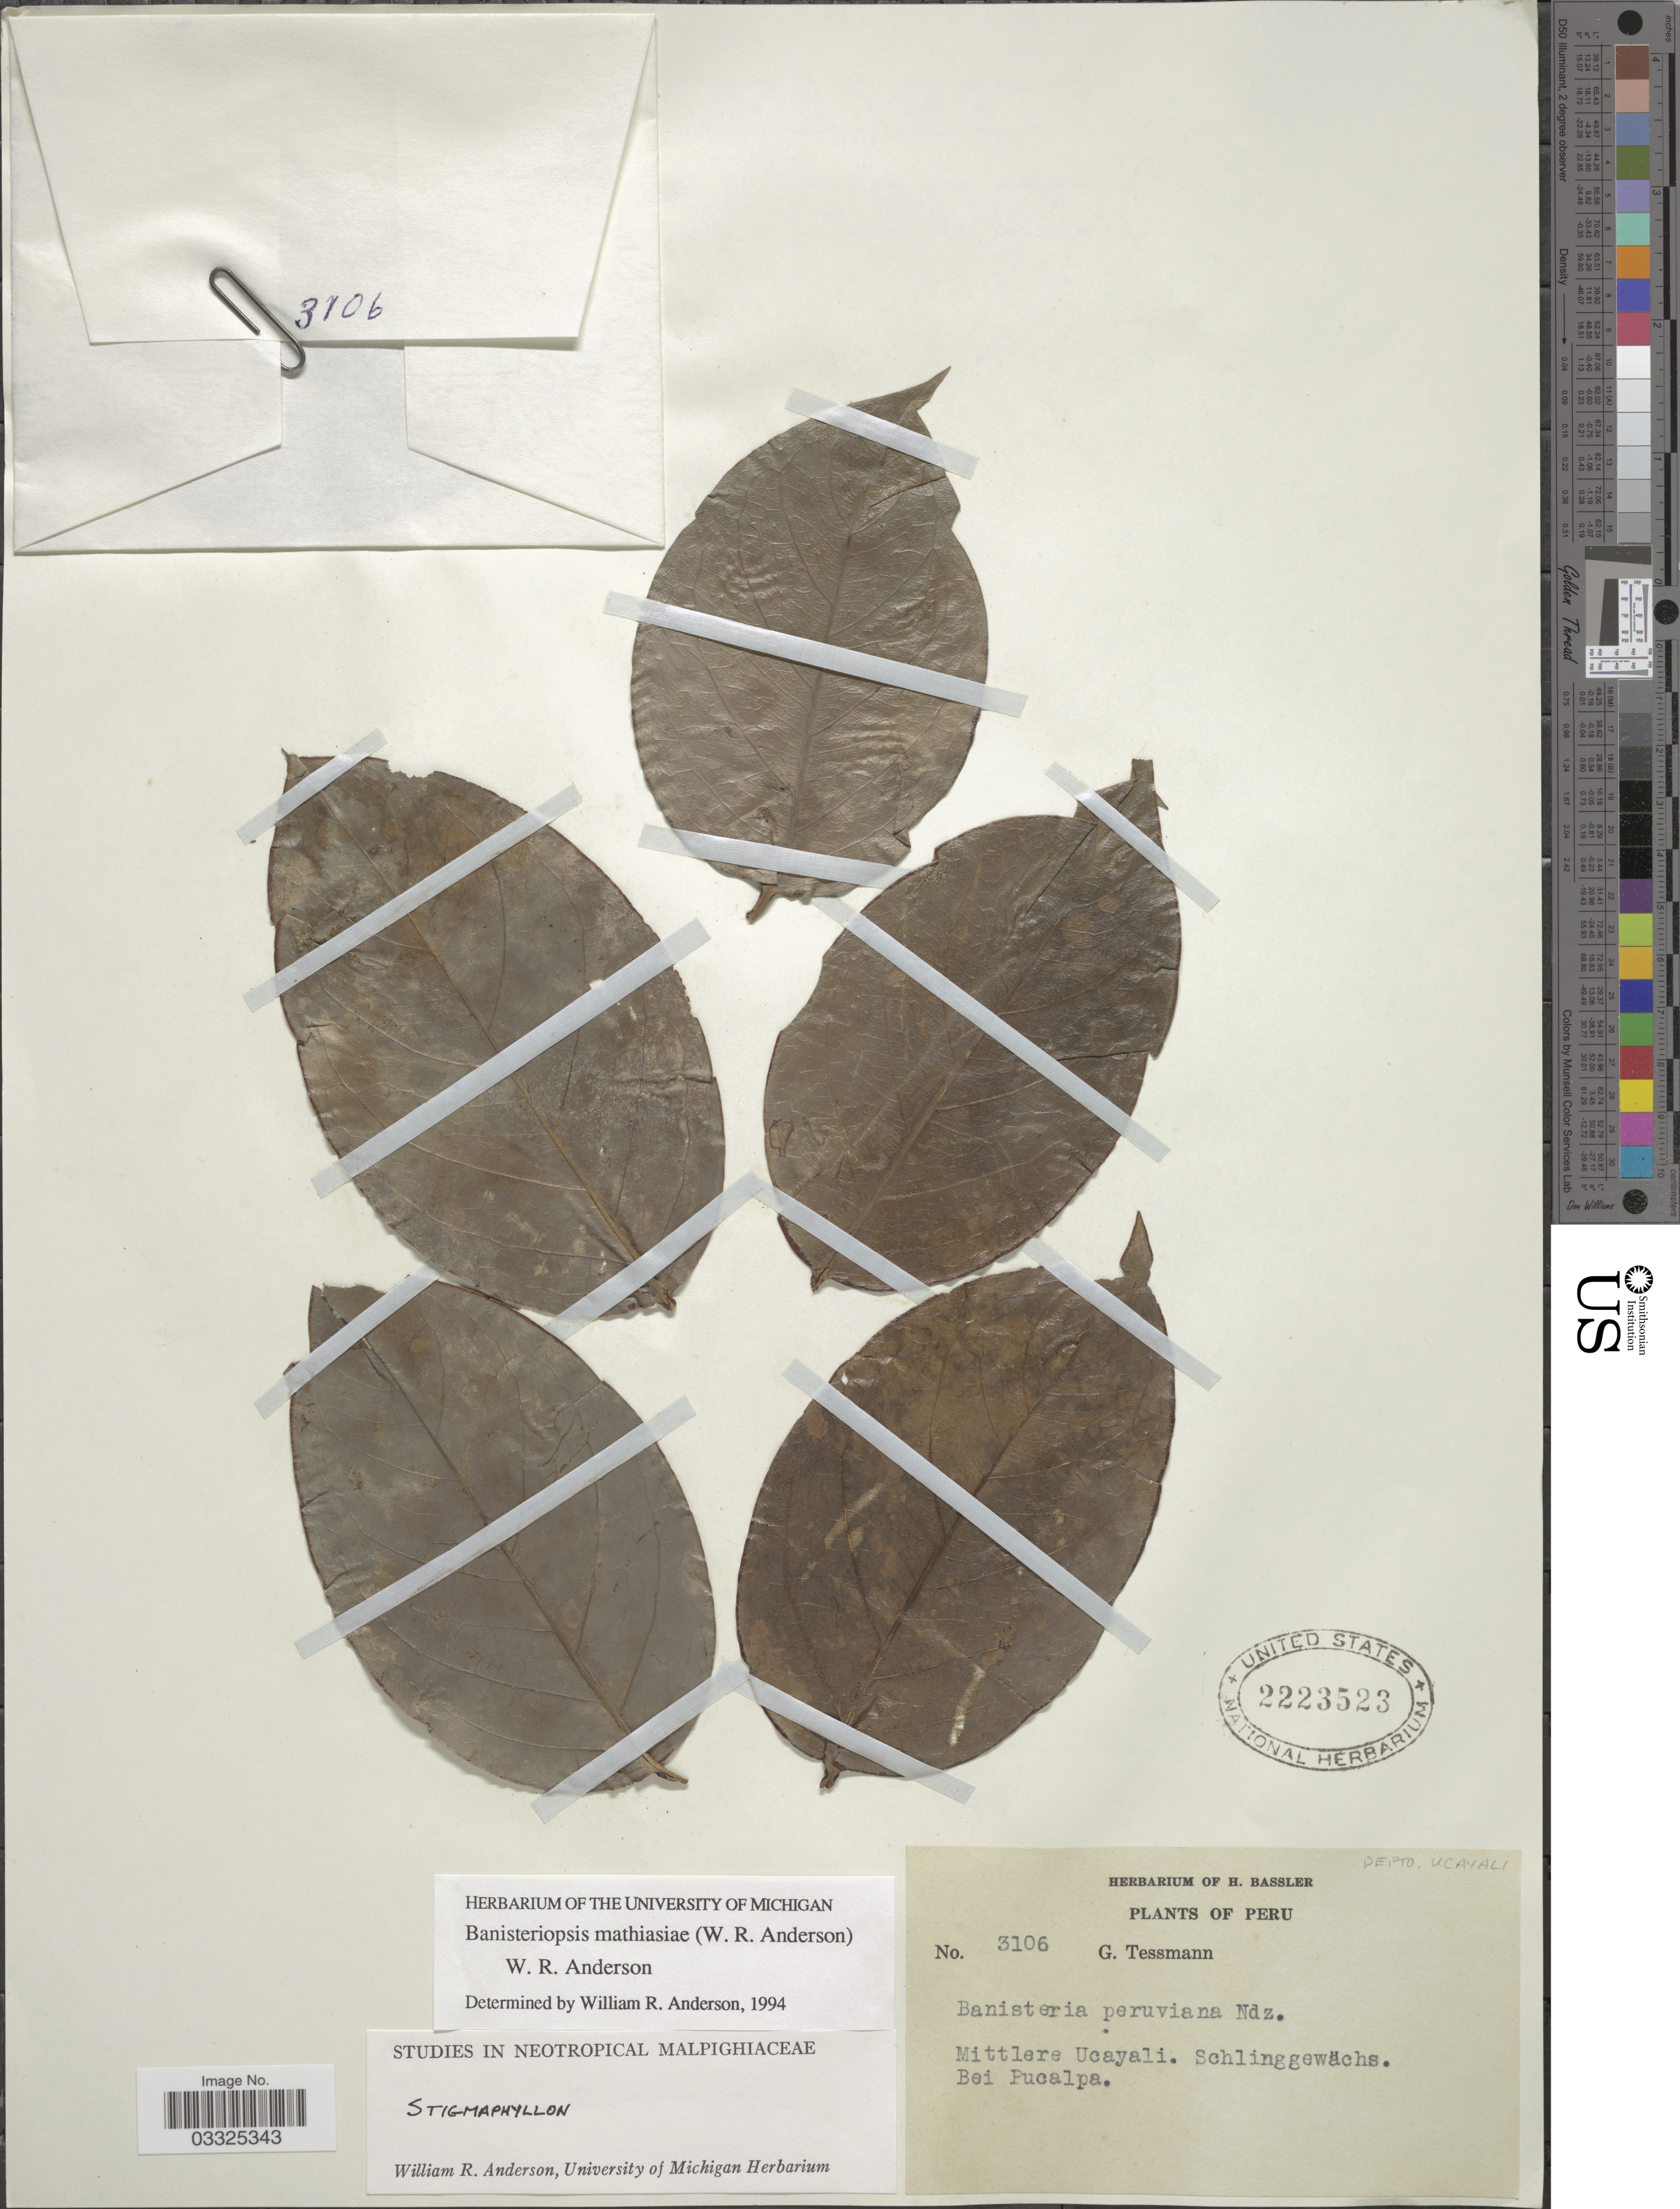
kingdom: Plantae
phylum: Tracheophyta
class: Magnoliopsida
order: Malpighiales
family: Malpighiaceae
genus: Banisteriopsis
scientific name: Banisteriopsis mathiasiae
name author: (W.R. Anderson) W.R. Anderson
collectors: G. Tessmann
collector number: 3106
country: Peru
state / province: Ucayali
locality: Depto. Ucayali. Mittlere Ucayali. Schlinggewächs. Bei Pucalpa.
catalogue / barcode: US 2223523